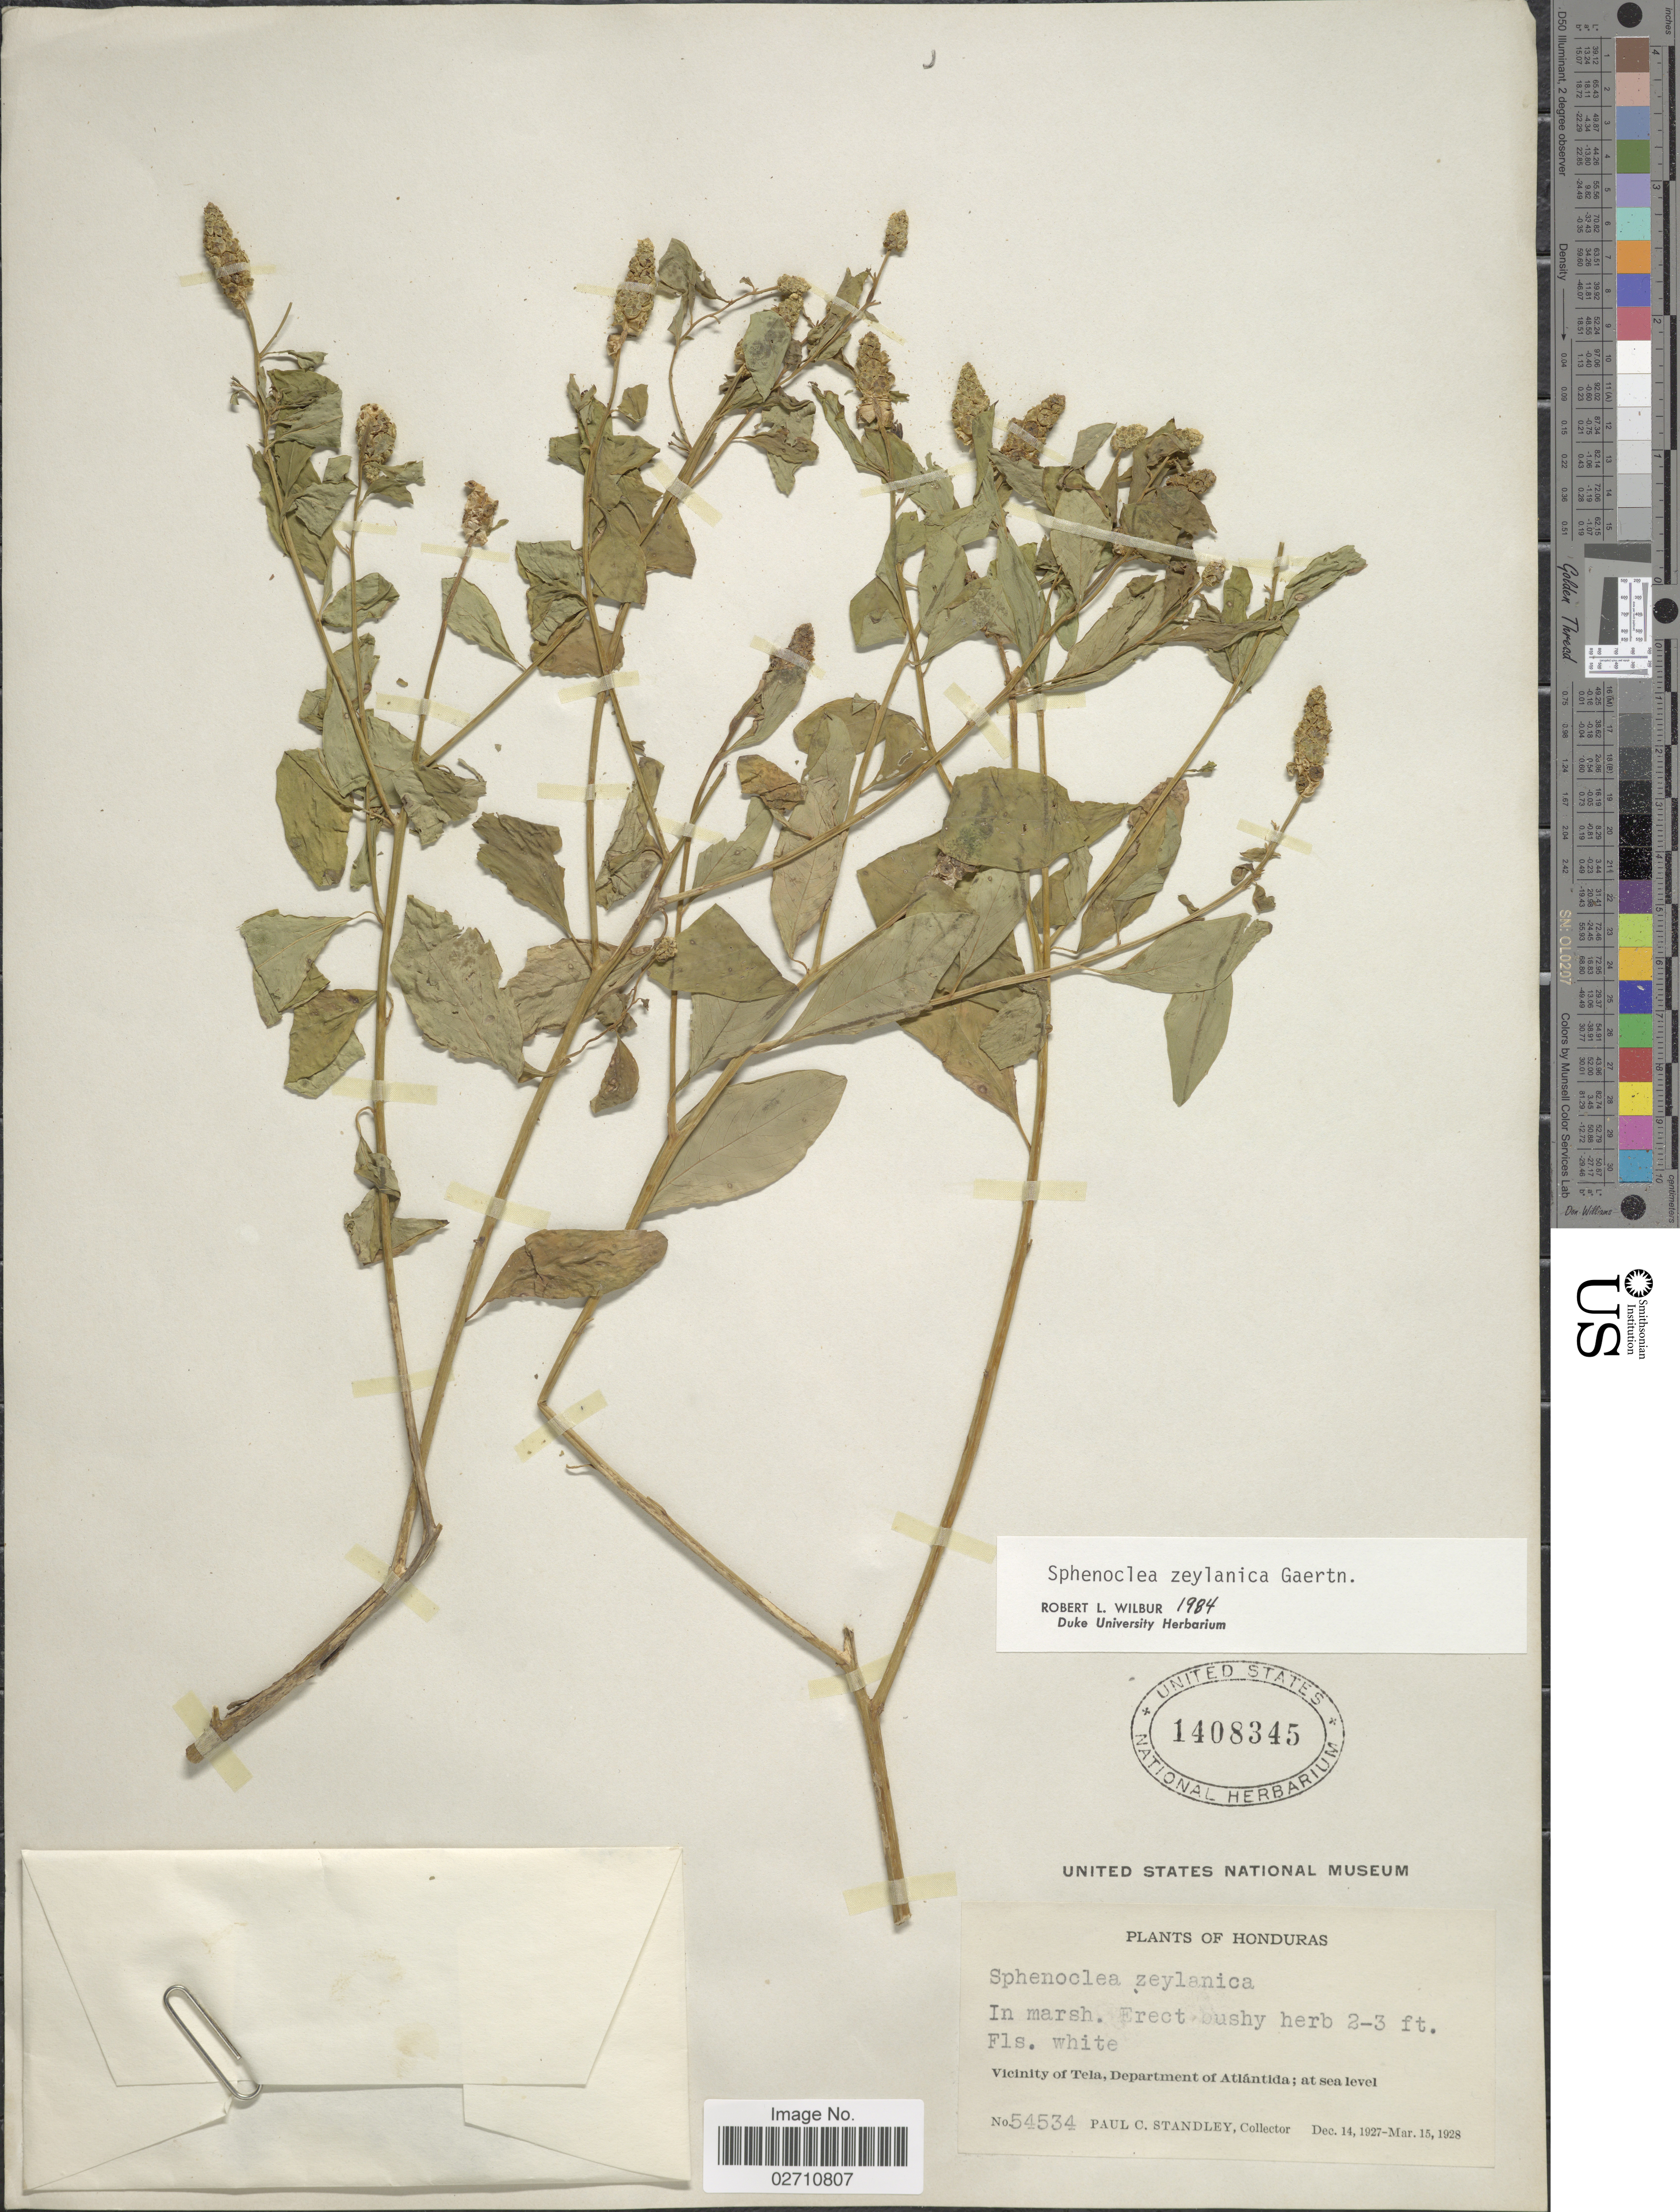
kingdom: Plantae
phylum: Tracheophyta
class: Magnoliopsida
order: Solanales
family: Sphenocleaceae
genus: Sphenoclea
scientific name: Sphenoclea zeylanica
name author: Gaertn.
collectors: P. C. Standley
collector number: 54534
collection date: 1927-12-14/1928-03-15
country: Honduras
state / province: Atlántida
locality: Vicinity of Tela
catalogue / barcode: US 1408345